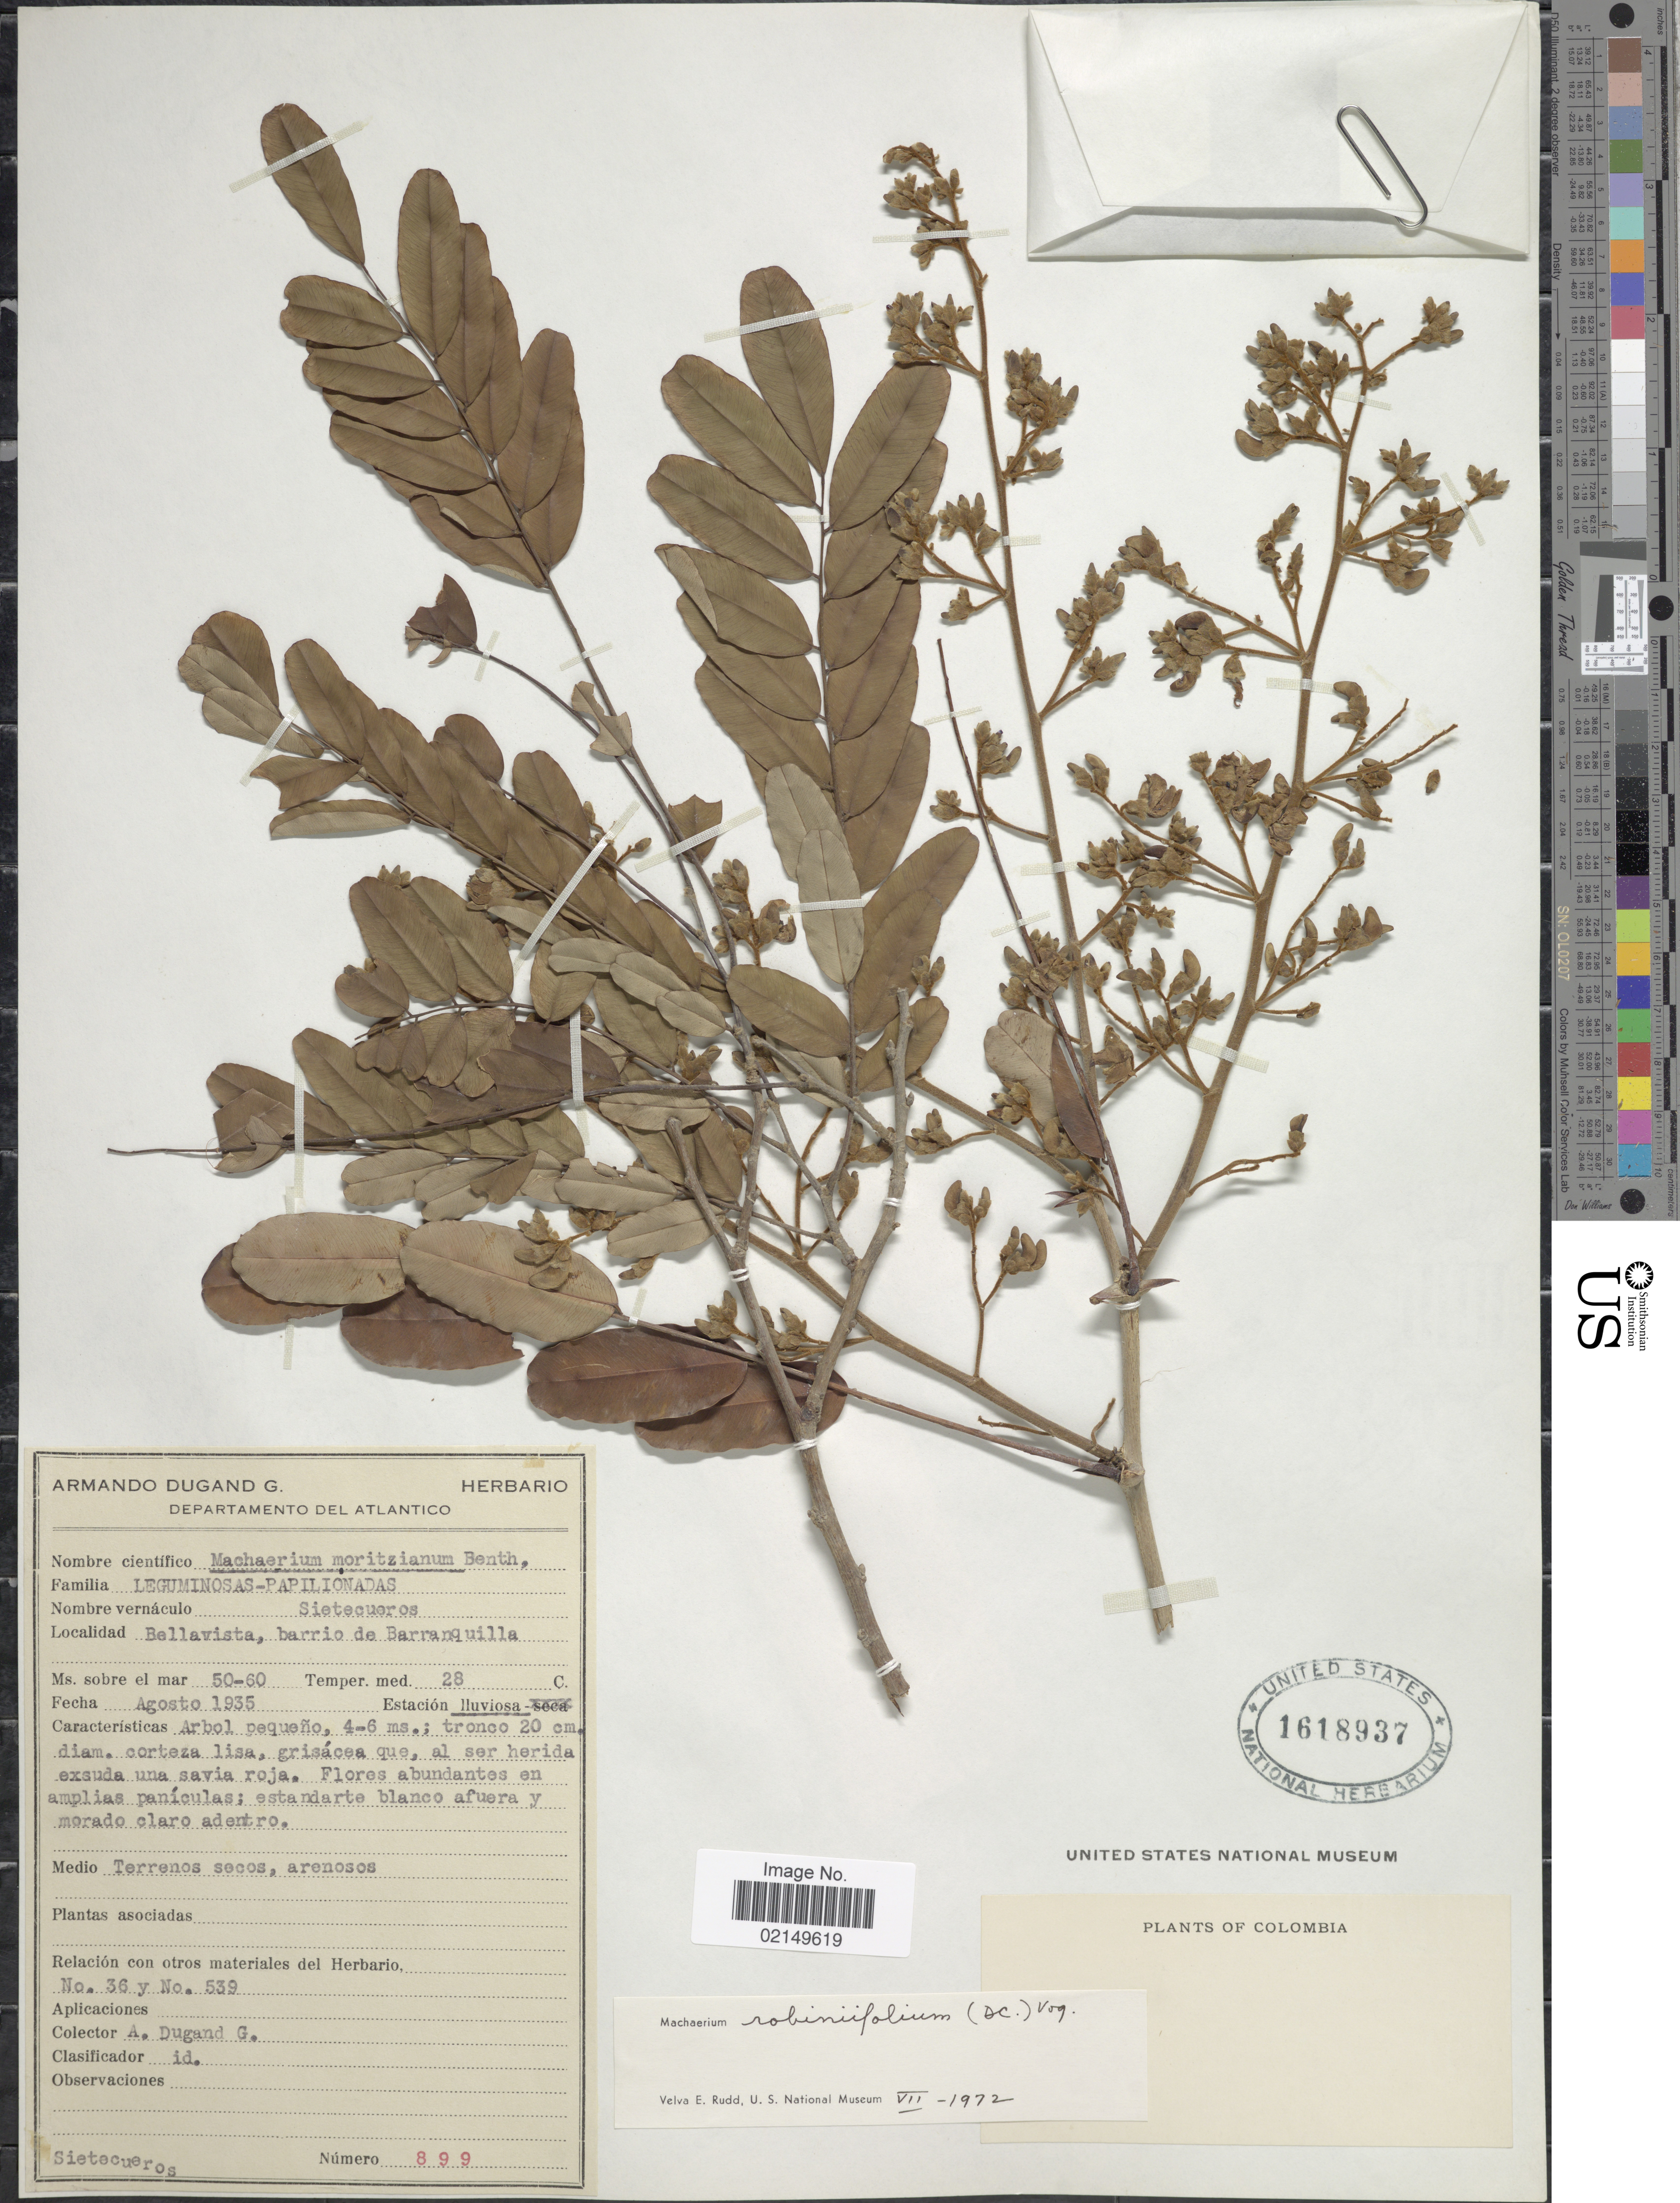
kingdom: Plantae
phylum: Tracheophyta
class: Magnoliopsida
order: Fabales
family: Fabaceae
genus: Machaerium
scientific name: Machaerium robinifolium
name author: (DC.) Vogel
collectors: A. Dugand G.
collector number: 899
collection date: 1935-08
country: Colombia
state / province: Atlántico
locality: Departamento del Atlantico, Bellevista, barrio de Barranquilla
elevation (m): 50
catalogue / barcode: US 1618937